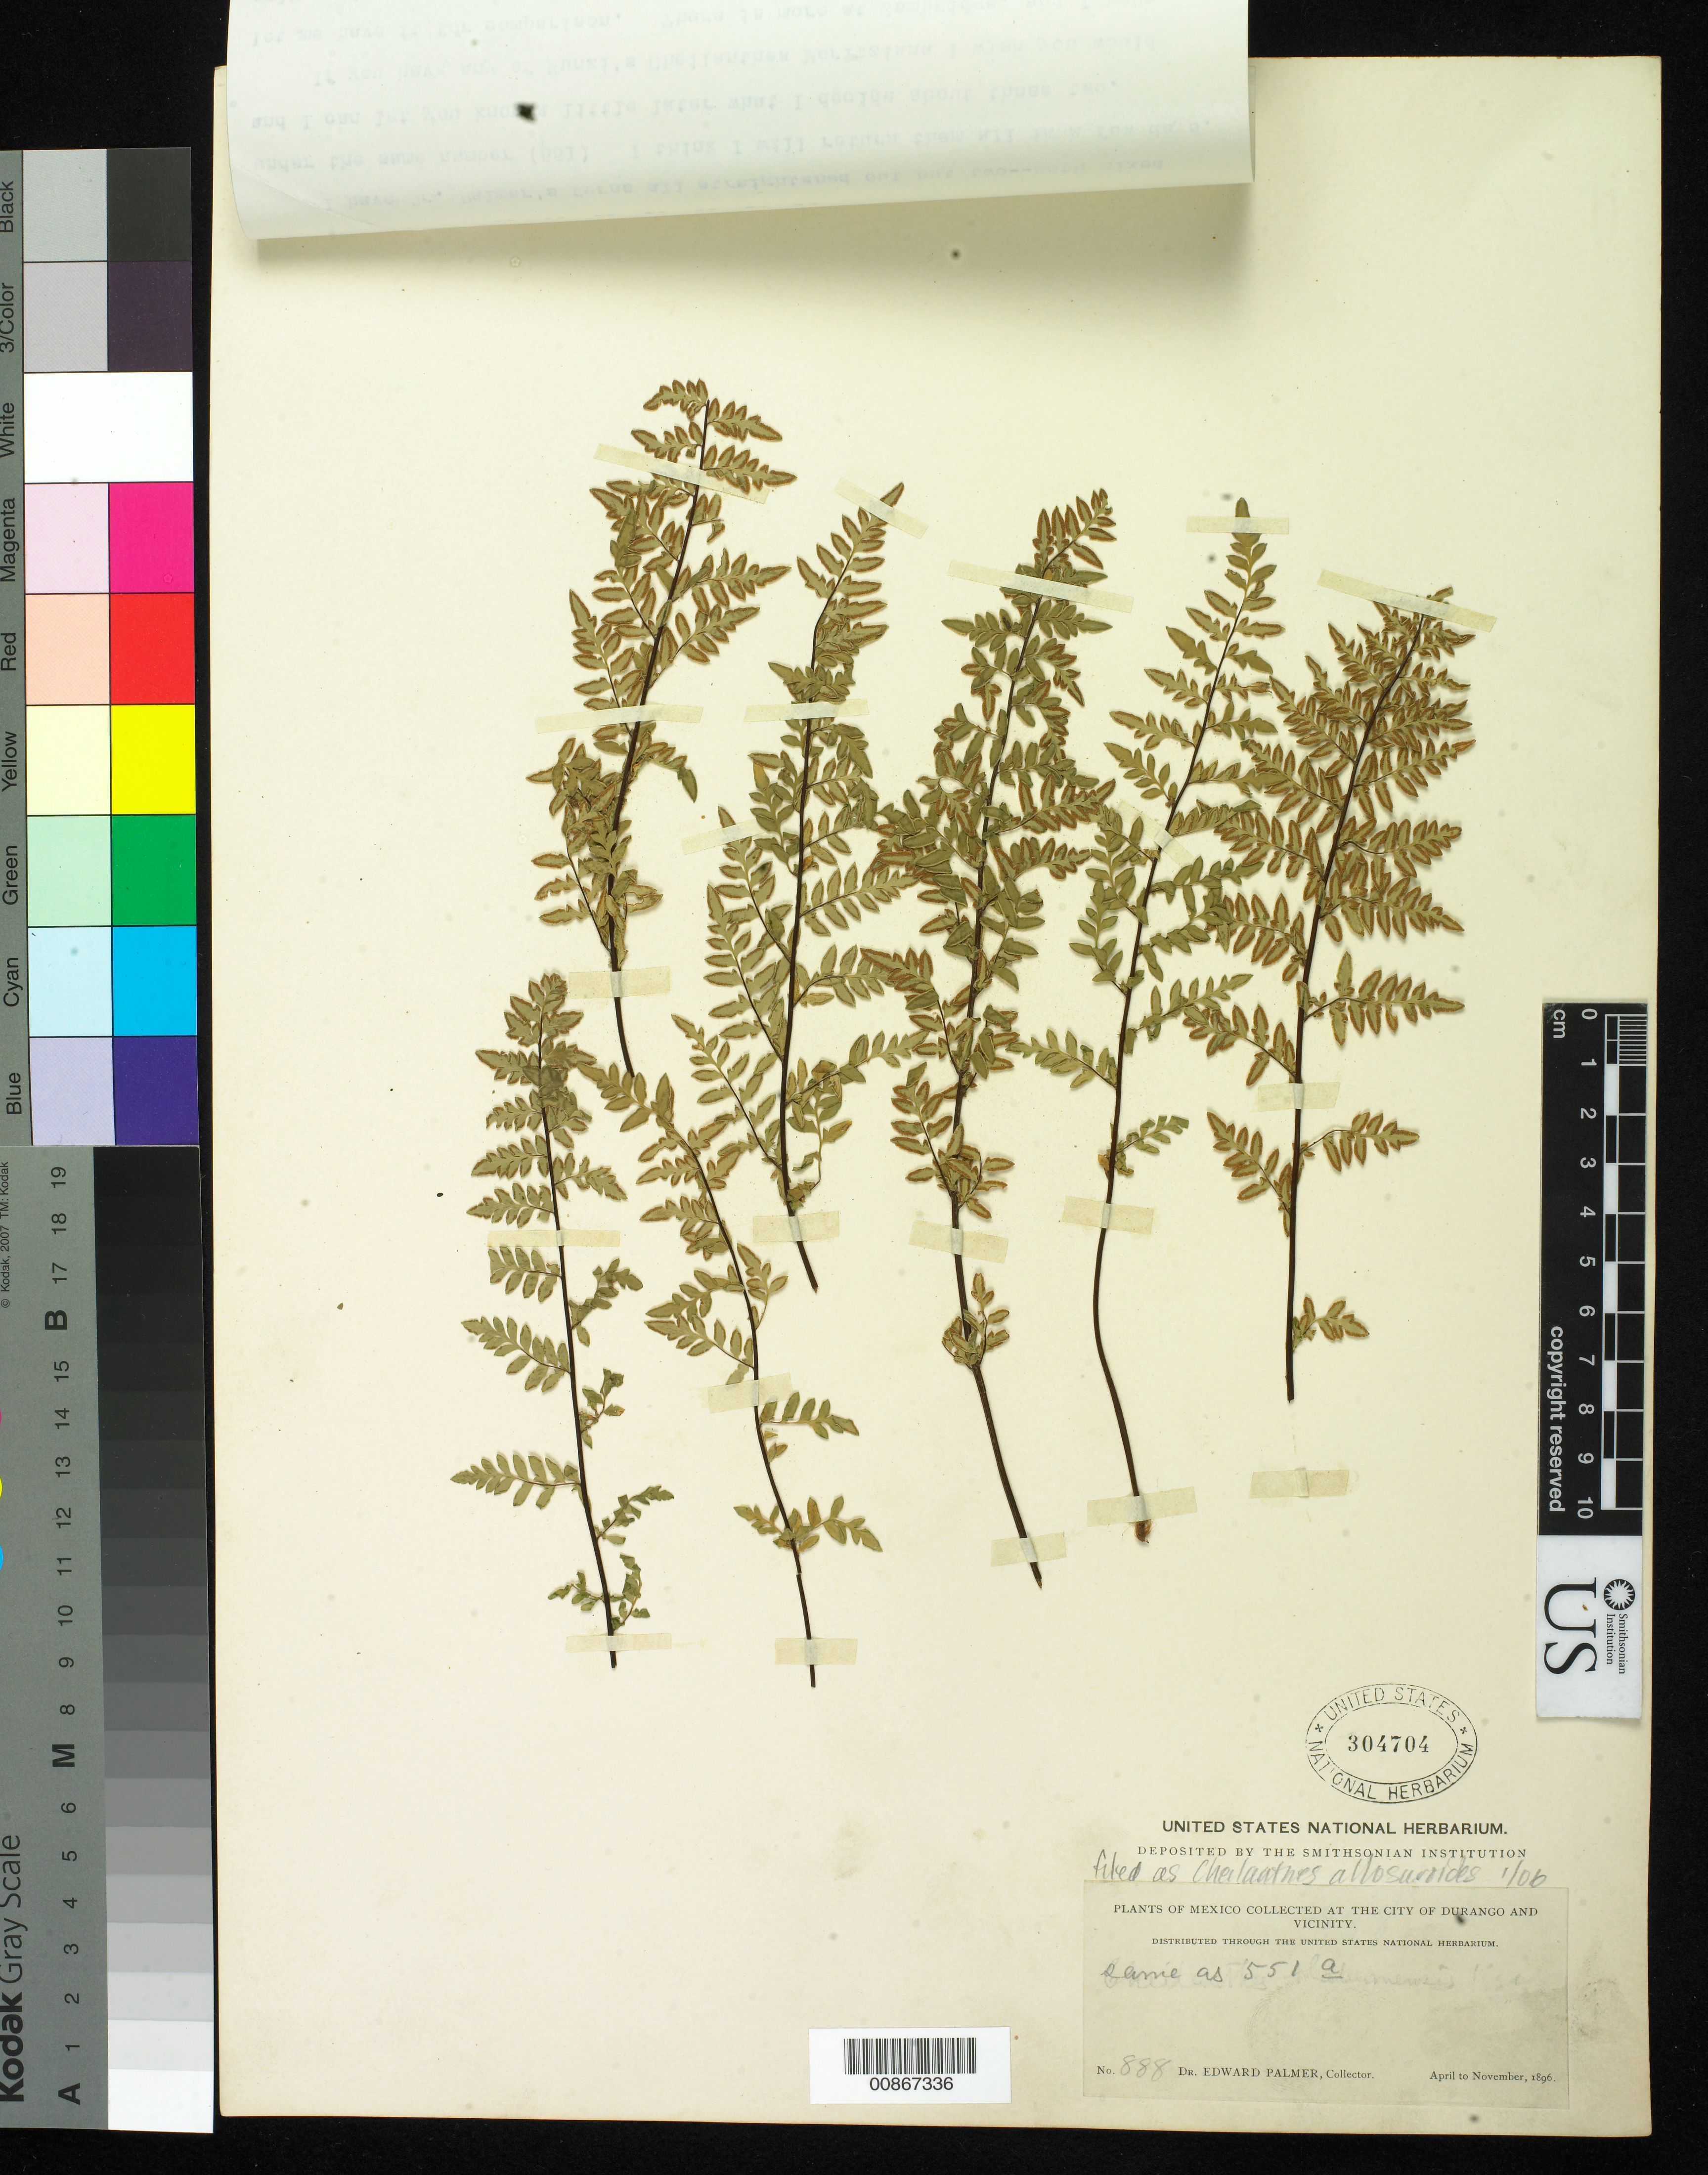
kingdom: Plantae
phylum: Tracheophyta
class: Polypodiopsida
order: Polypodiales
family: Pteridaceae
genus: Myriopteris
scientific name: Myriopteris allosuroides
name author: (Mett.) Grusz & Windham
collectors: E. Palmer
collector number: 888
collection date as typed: Apr 1896 to -- Nov 1896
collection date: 1896-04/1896-11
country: Mexico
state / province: Durango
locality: City of Durango and vicinity.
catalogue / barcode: US 304704